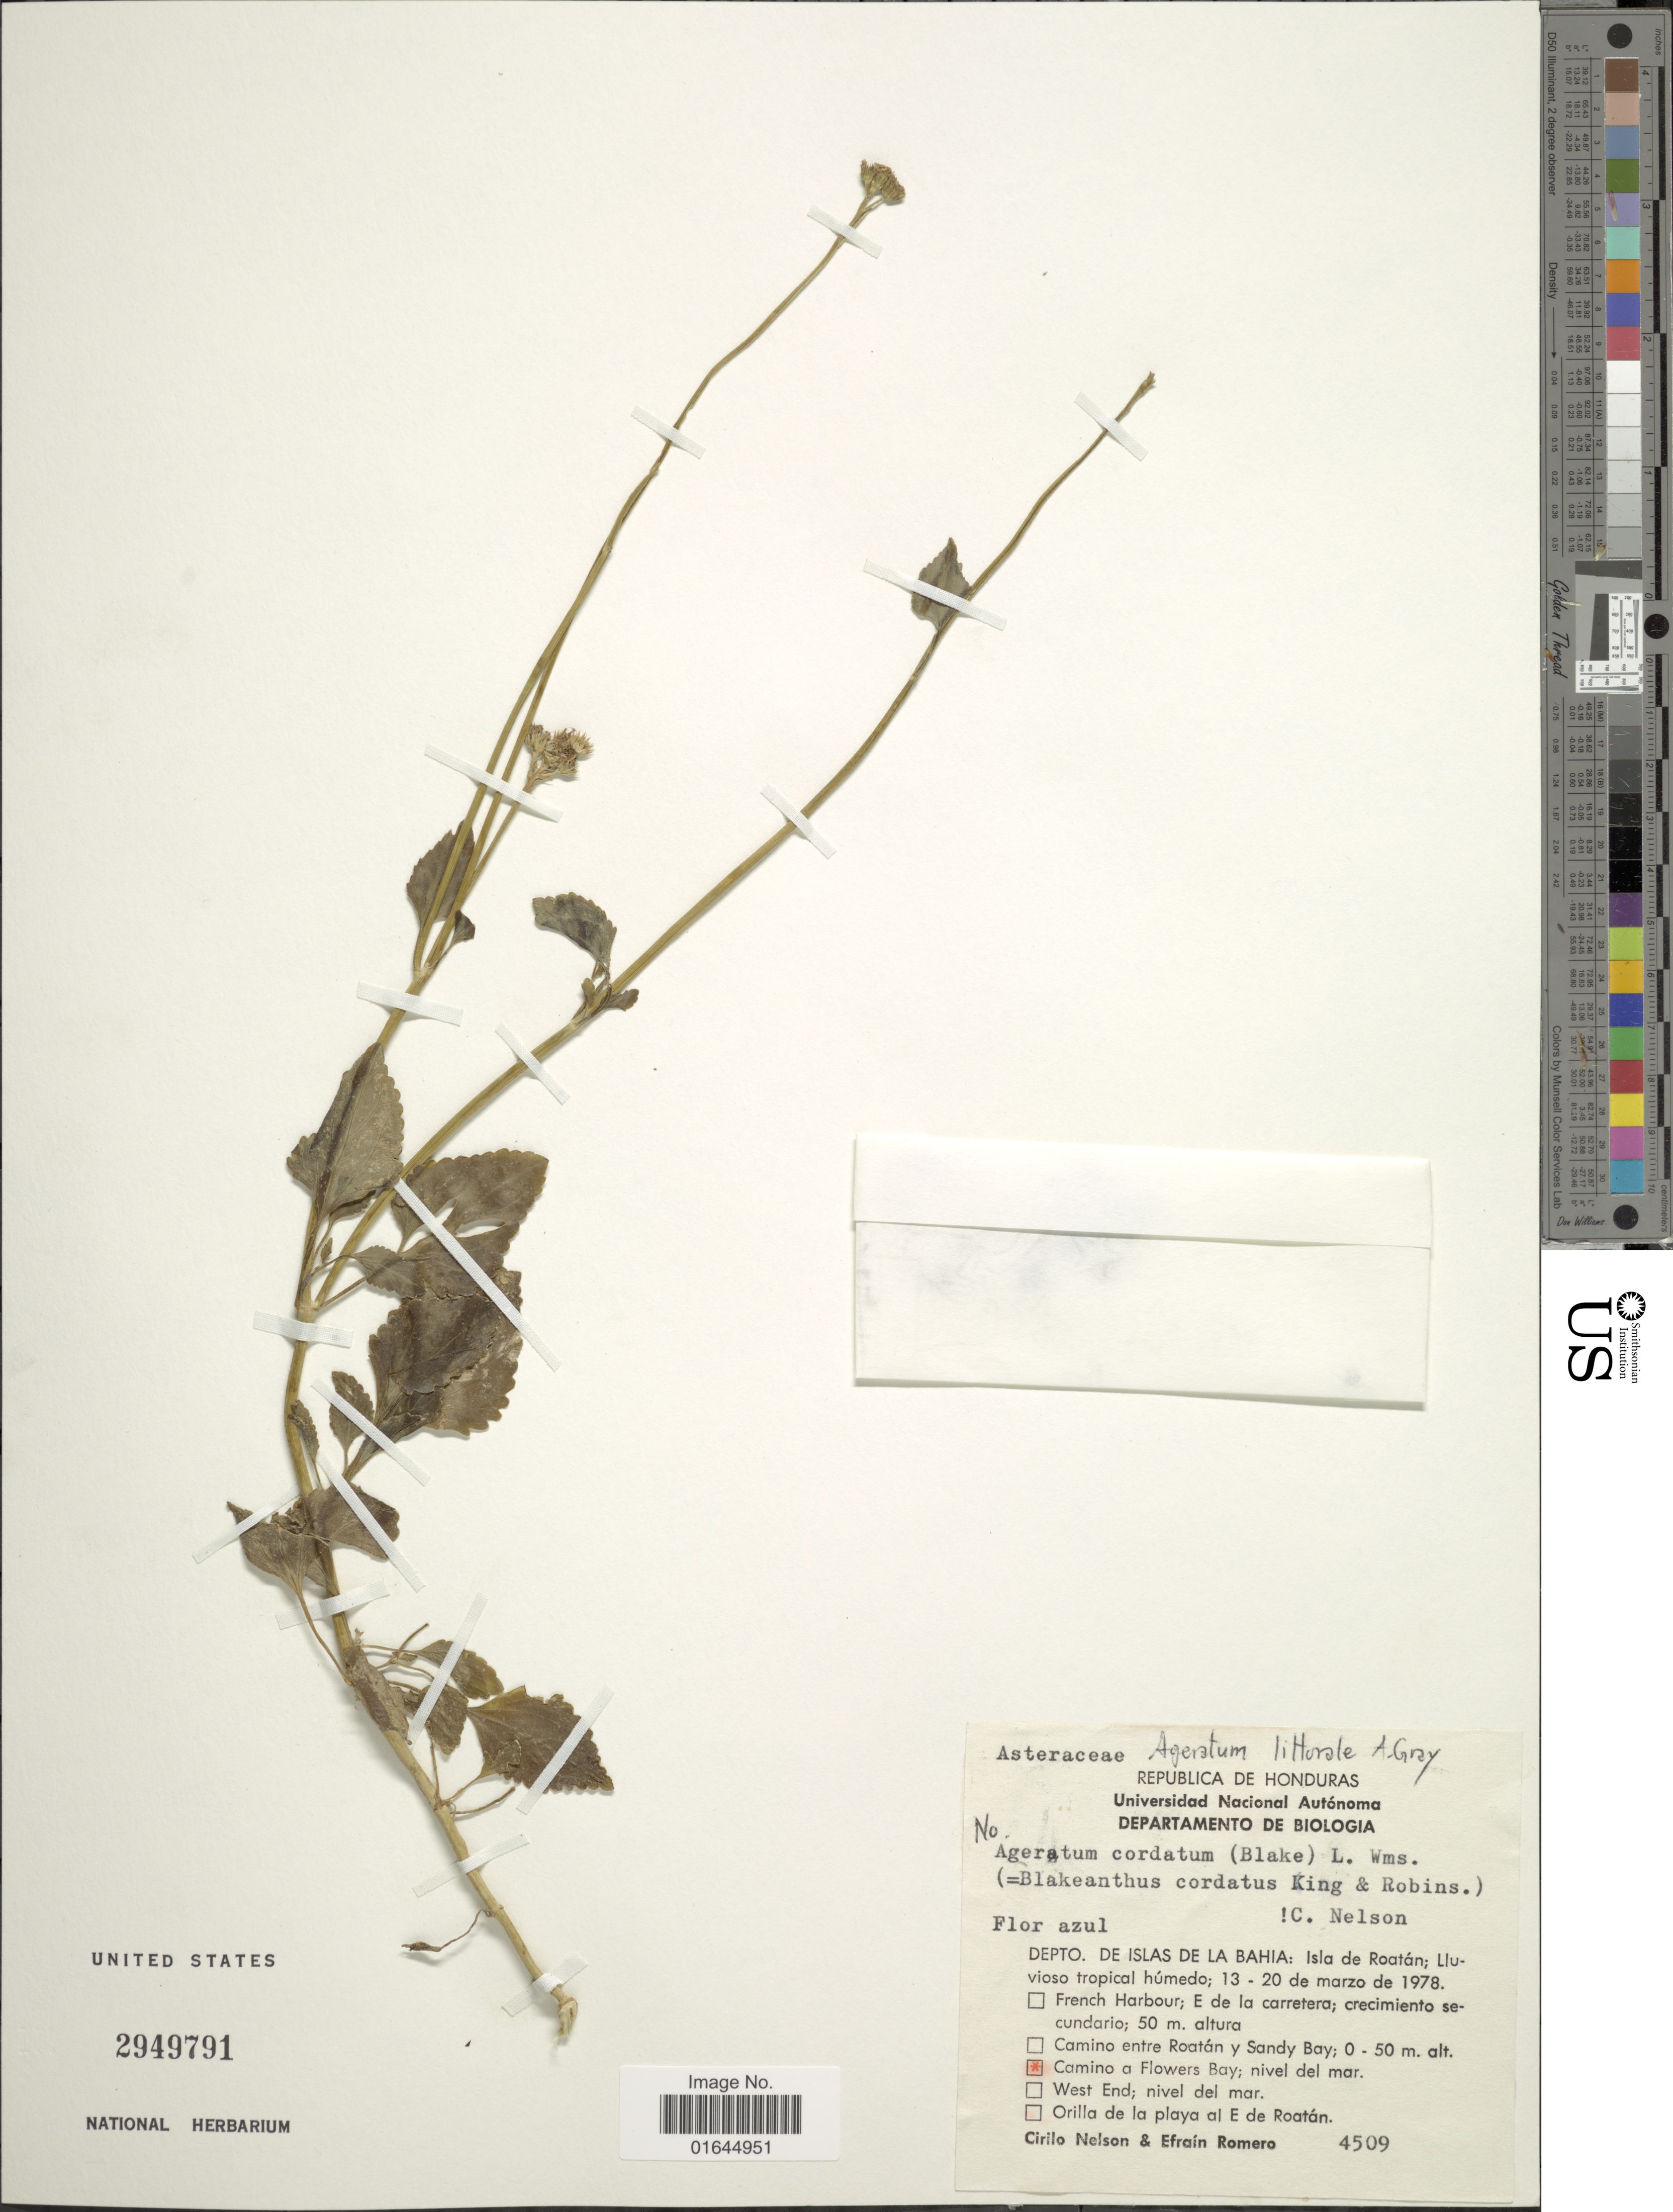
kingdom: Plantae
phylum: Tracheophyta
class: Magnoliopsida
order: Asterales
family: Asteraceae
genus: Ageratum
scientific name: Ageratum littorale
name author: A. Gray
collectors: C. H. Nelson & E. Romero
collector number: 4509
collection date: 1978-03-13/1978-03-20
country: Honduras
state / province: Islas de la Bahía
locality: Depto. Islas de La Bahía: Isla de Roatán. Camino a Flowers Bay: nivel del mar.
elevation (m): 0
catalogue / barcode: US 2949791